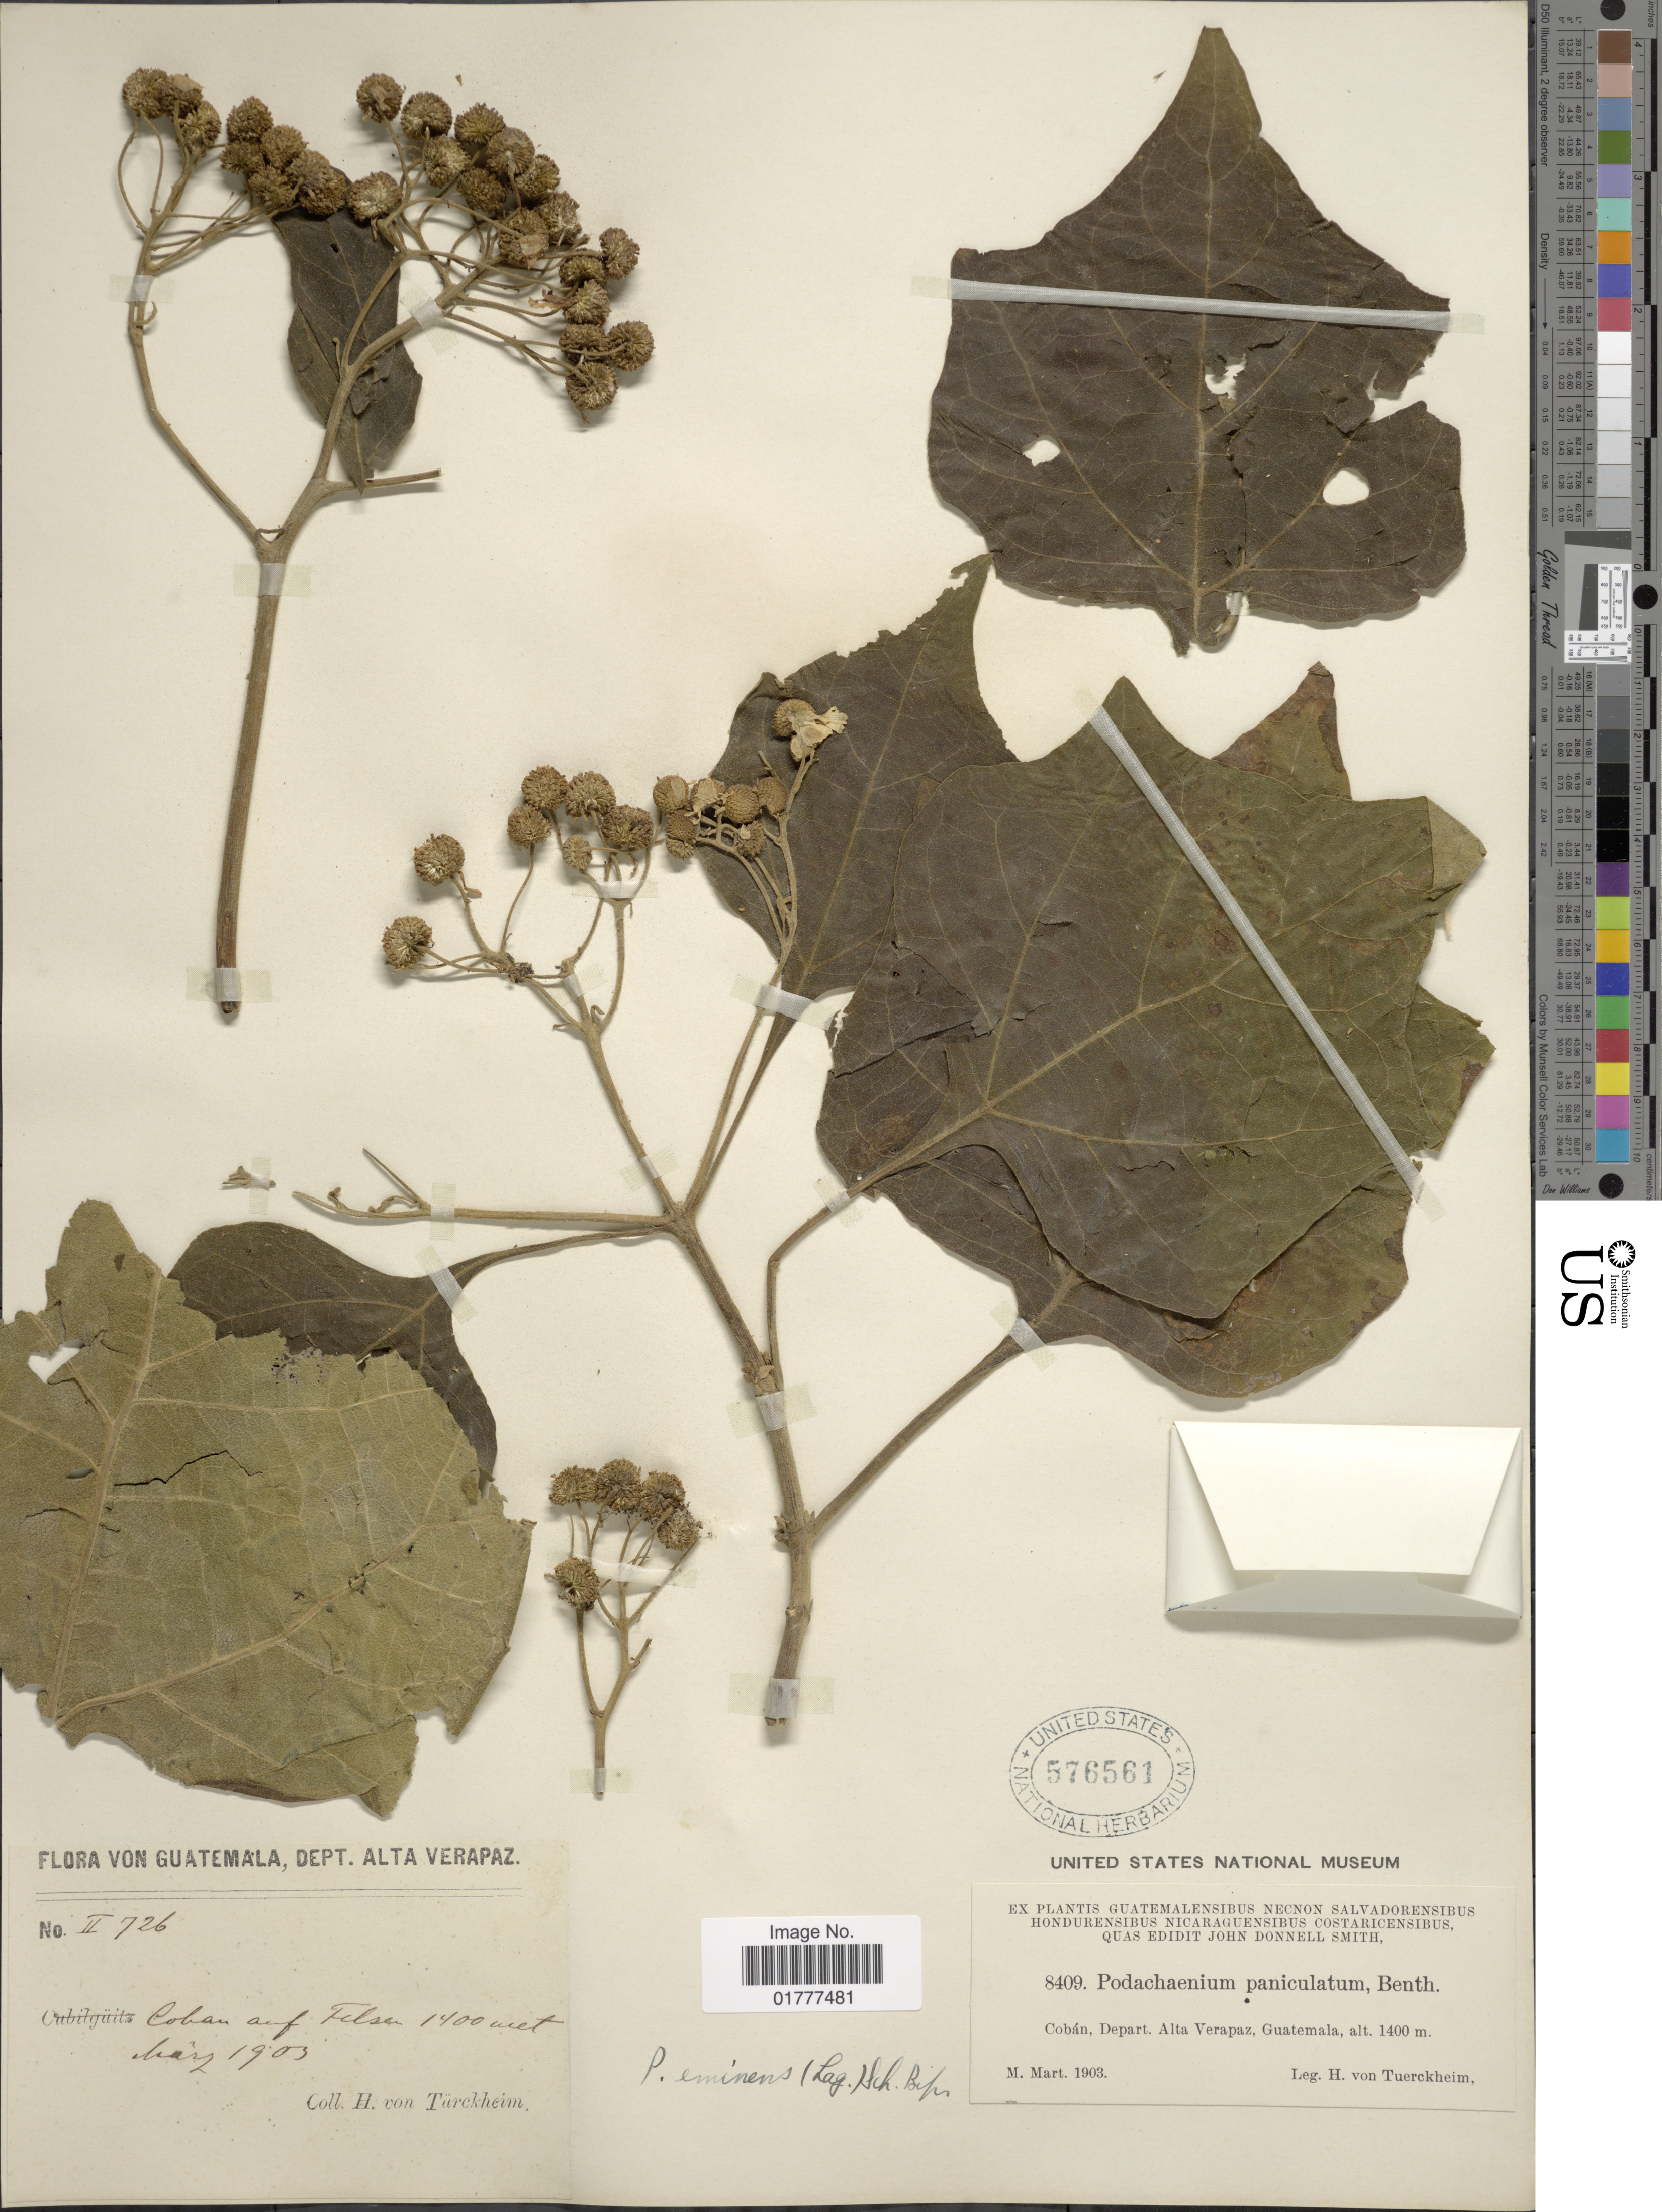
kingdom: Plantae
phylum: Tracheophyta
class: Magnoliopsida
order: Asterales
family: Asteraceae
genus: Podachaenium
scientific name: Podachaenium eminens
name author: (Lag.) Sch. Bip. ex Sch. Bip.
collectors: H. von Türckheim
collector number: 8409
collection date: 1903-03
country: Guatemala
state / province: Alta Verapaz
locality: Coban, Depart. Alta Verapaz., Guatemala.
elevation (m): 1400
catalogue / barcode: US 576561